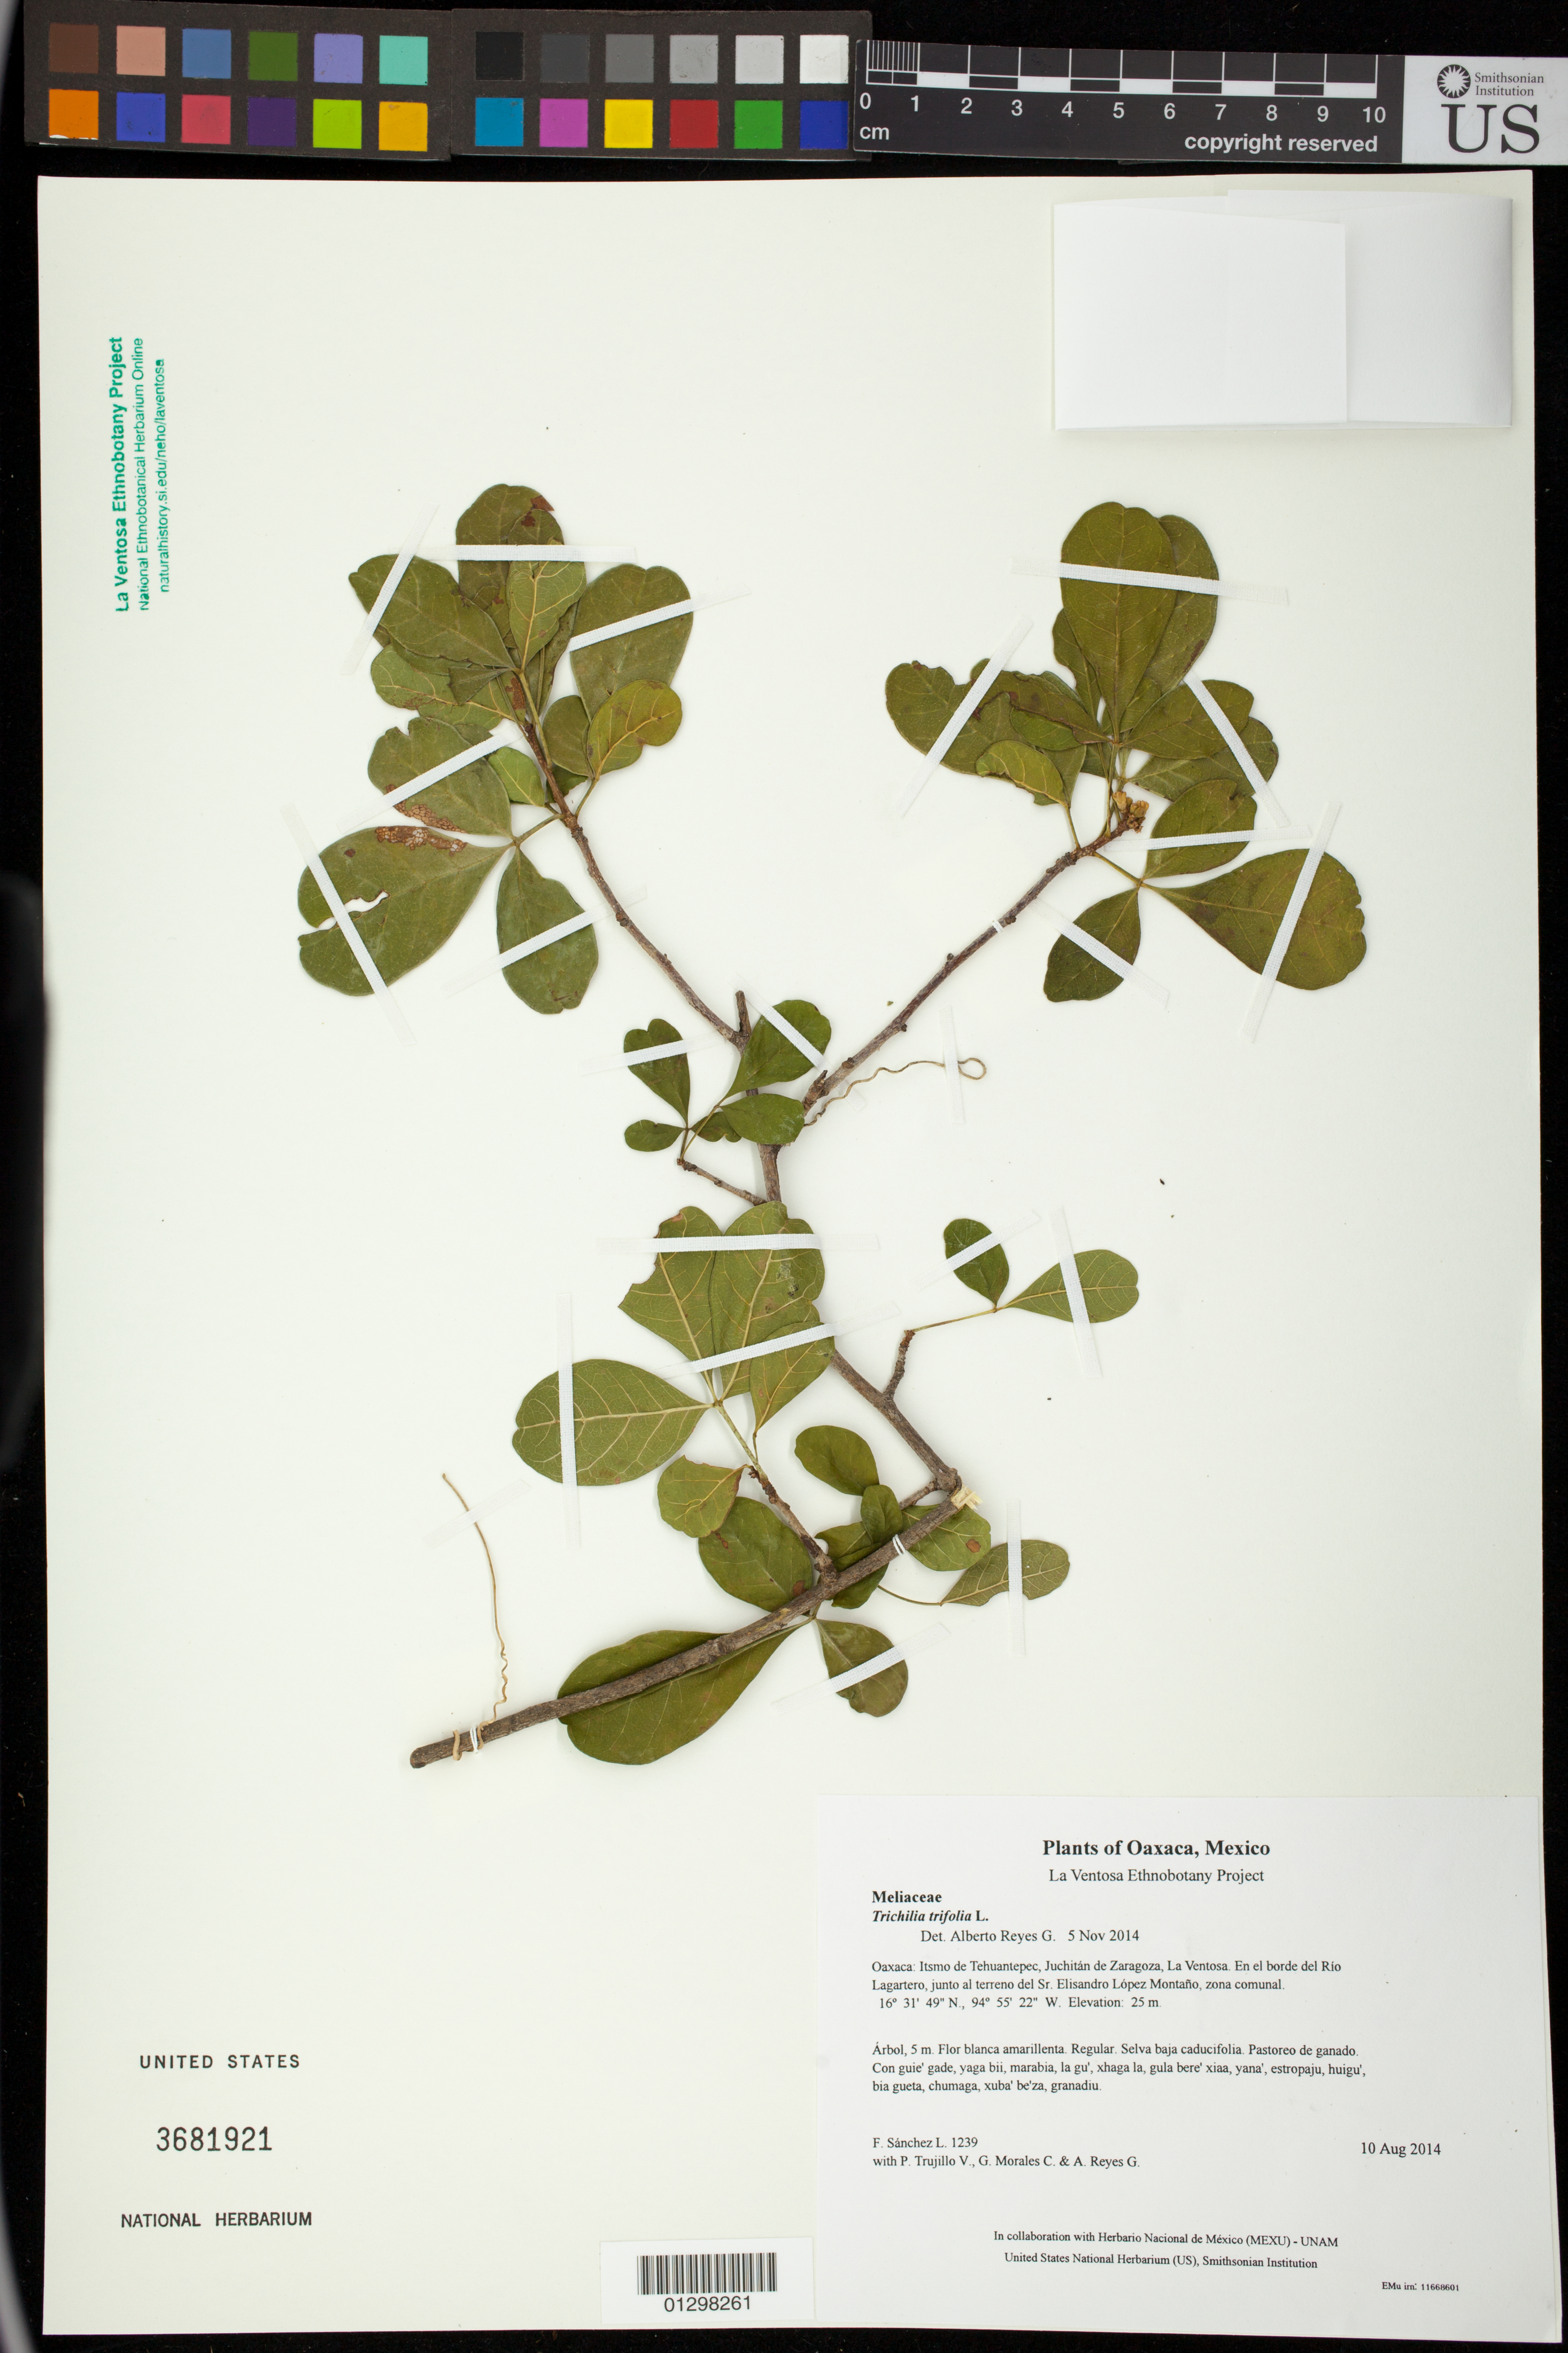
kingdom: Plantae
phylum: Tracheophyta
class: Magnoliopsida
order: Sapindales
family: Meliaceae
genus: Trichilia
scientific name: Trichilia trifolia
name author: L.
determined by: Reyes García, A.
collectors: F. Sánchez L., P. Trujillo V., G. Morales C. & A. Reyes G.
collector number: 1239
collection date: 2014-08-10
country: Mexico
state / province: Oaxaca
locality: Itsmo de Tehuantepec, Juchitán de Zaragoza, La Ventosa. En el borde del Río Lagartero, junto al terreno del Sr. Elisandro López Montaño, zona comunal.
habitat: Selva baja caducifolia. Pastoreo de ganado.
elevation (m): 25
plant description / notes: JEBOT, MEXU, SERO, US; Yaga. 5 m. Guie' naquichi' naguchi ga. Nuu.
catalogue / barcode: US 3681921